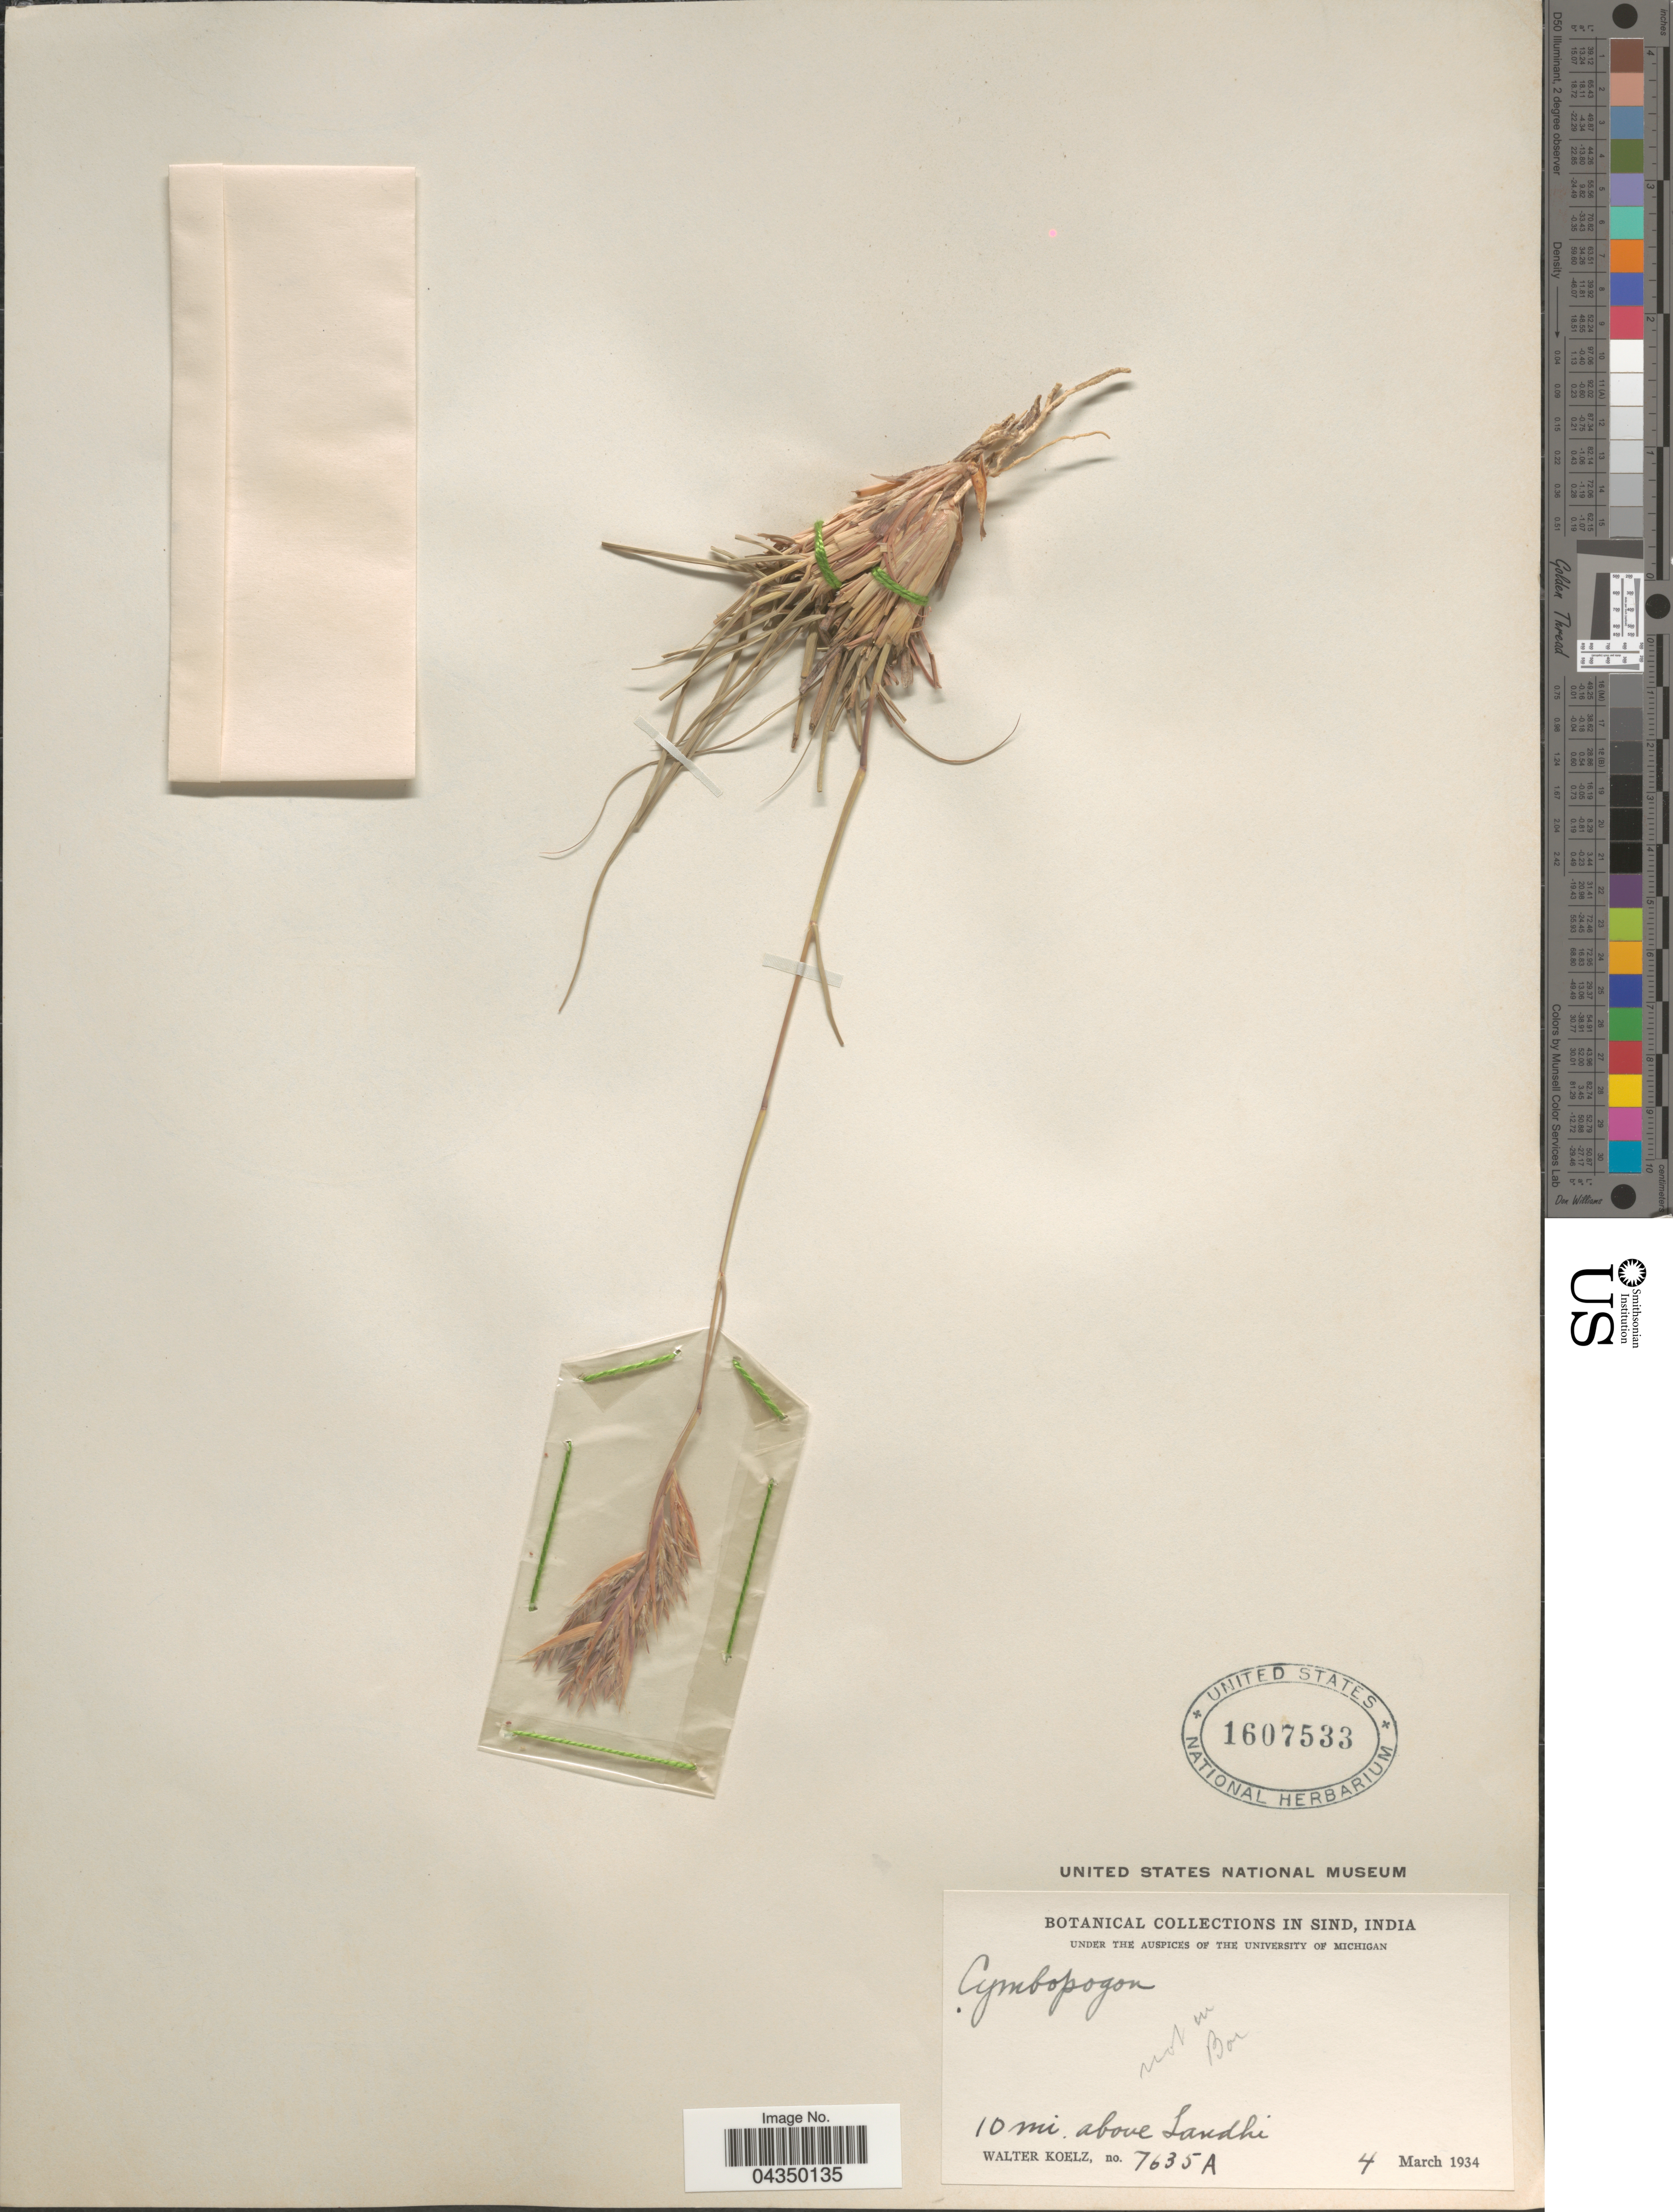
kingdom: Plantae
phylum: Tracheophyta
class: Liliopsida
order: Poales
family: Poaceae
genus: Cymbopogon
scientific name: Cymbopogon schoenanthus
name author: (L.) Spreng.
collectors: W. N. Koelz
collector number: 7635A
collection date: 1934-03-04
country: Pakistan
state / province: Sindh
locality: Sind. 10 mi. above Landhi.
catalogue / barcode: US 1607533